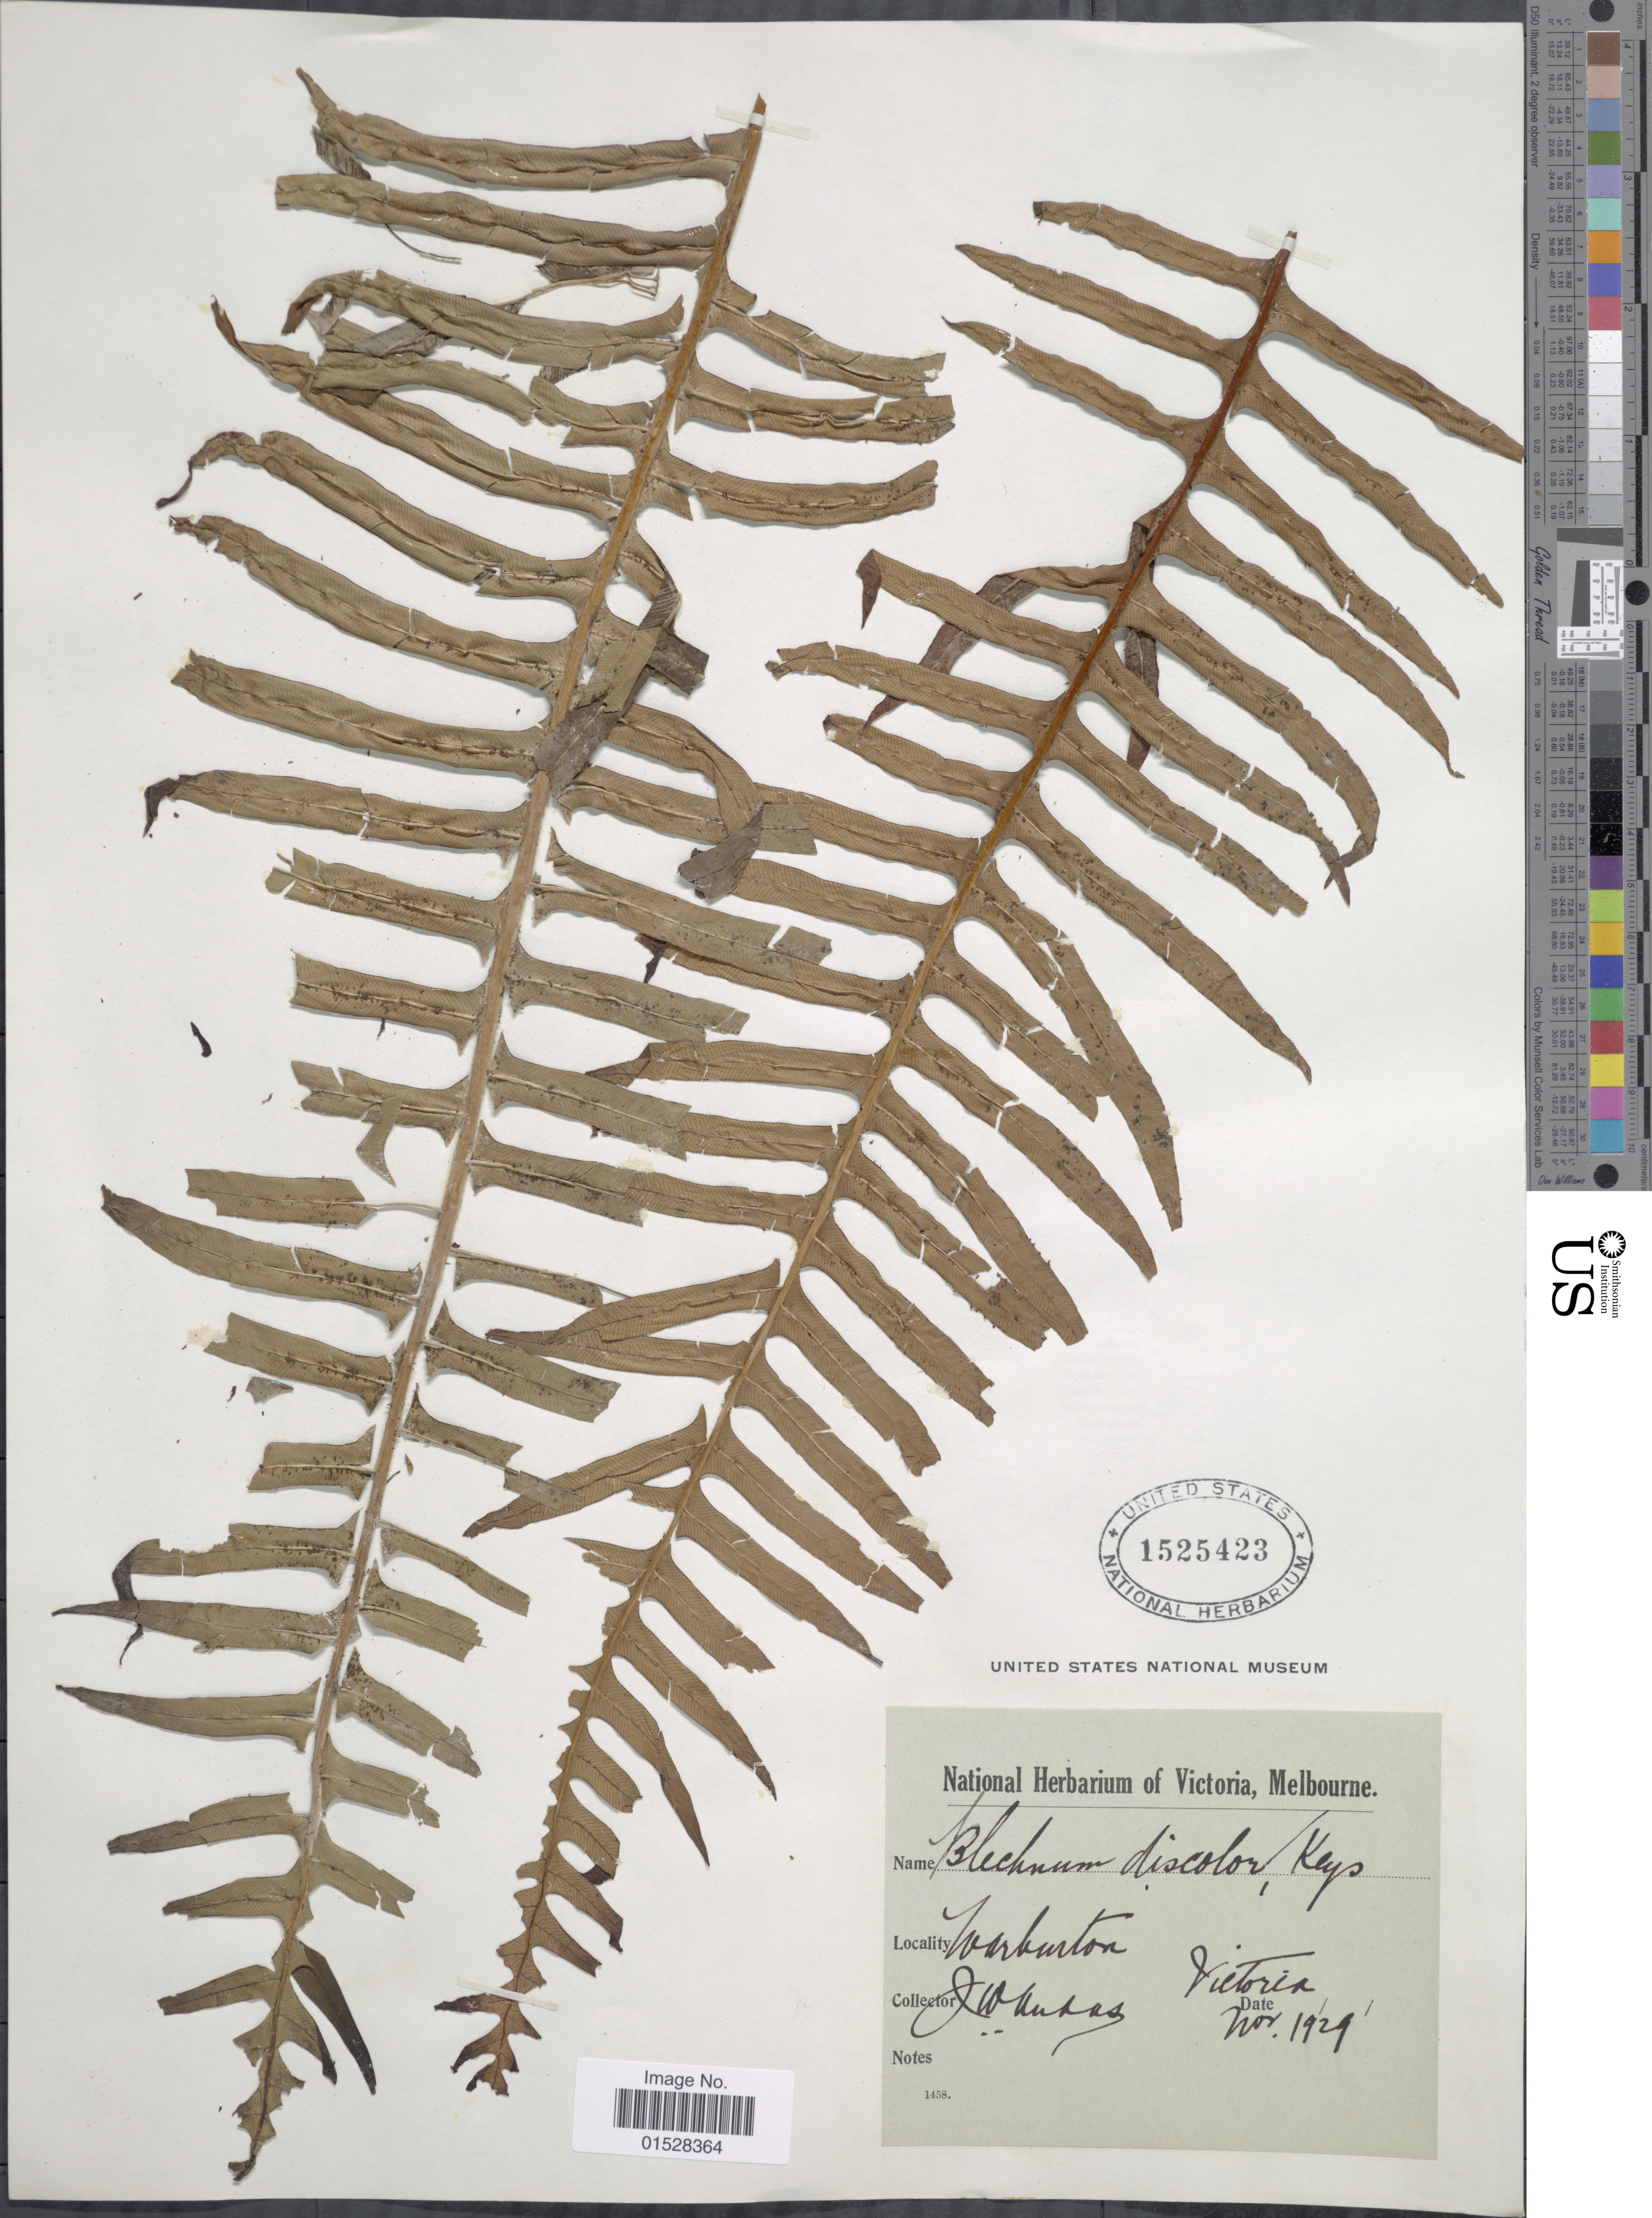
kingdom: Plantae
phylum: Tracheophyta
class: Polypodiopsida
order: Polypodiales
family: Blechnaceae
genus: Blechnum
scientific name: Blechnum discolor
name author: (G. Forst.) Keyserl.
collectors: J. Audas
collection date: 1929-11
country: Australia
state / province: Victoria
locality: Warburton, Victoria.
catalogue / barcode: US 1525423